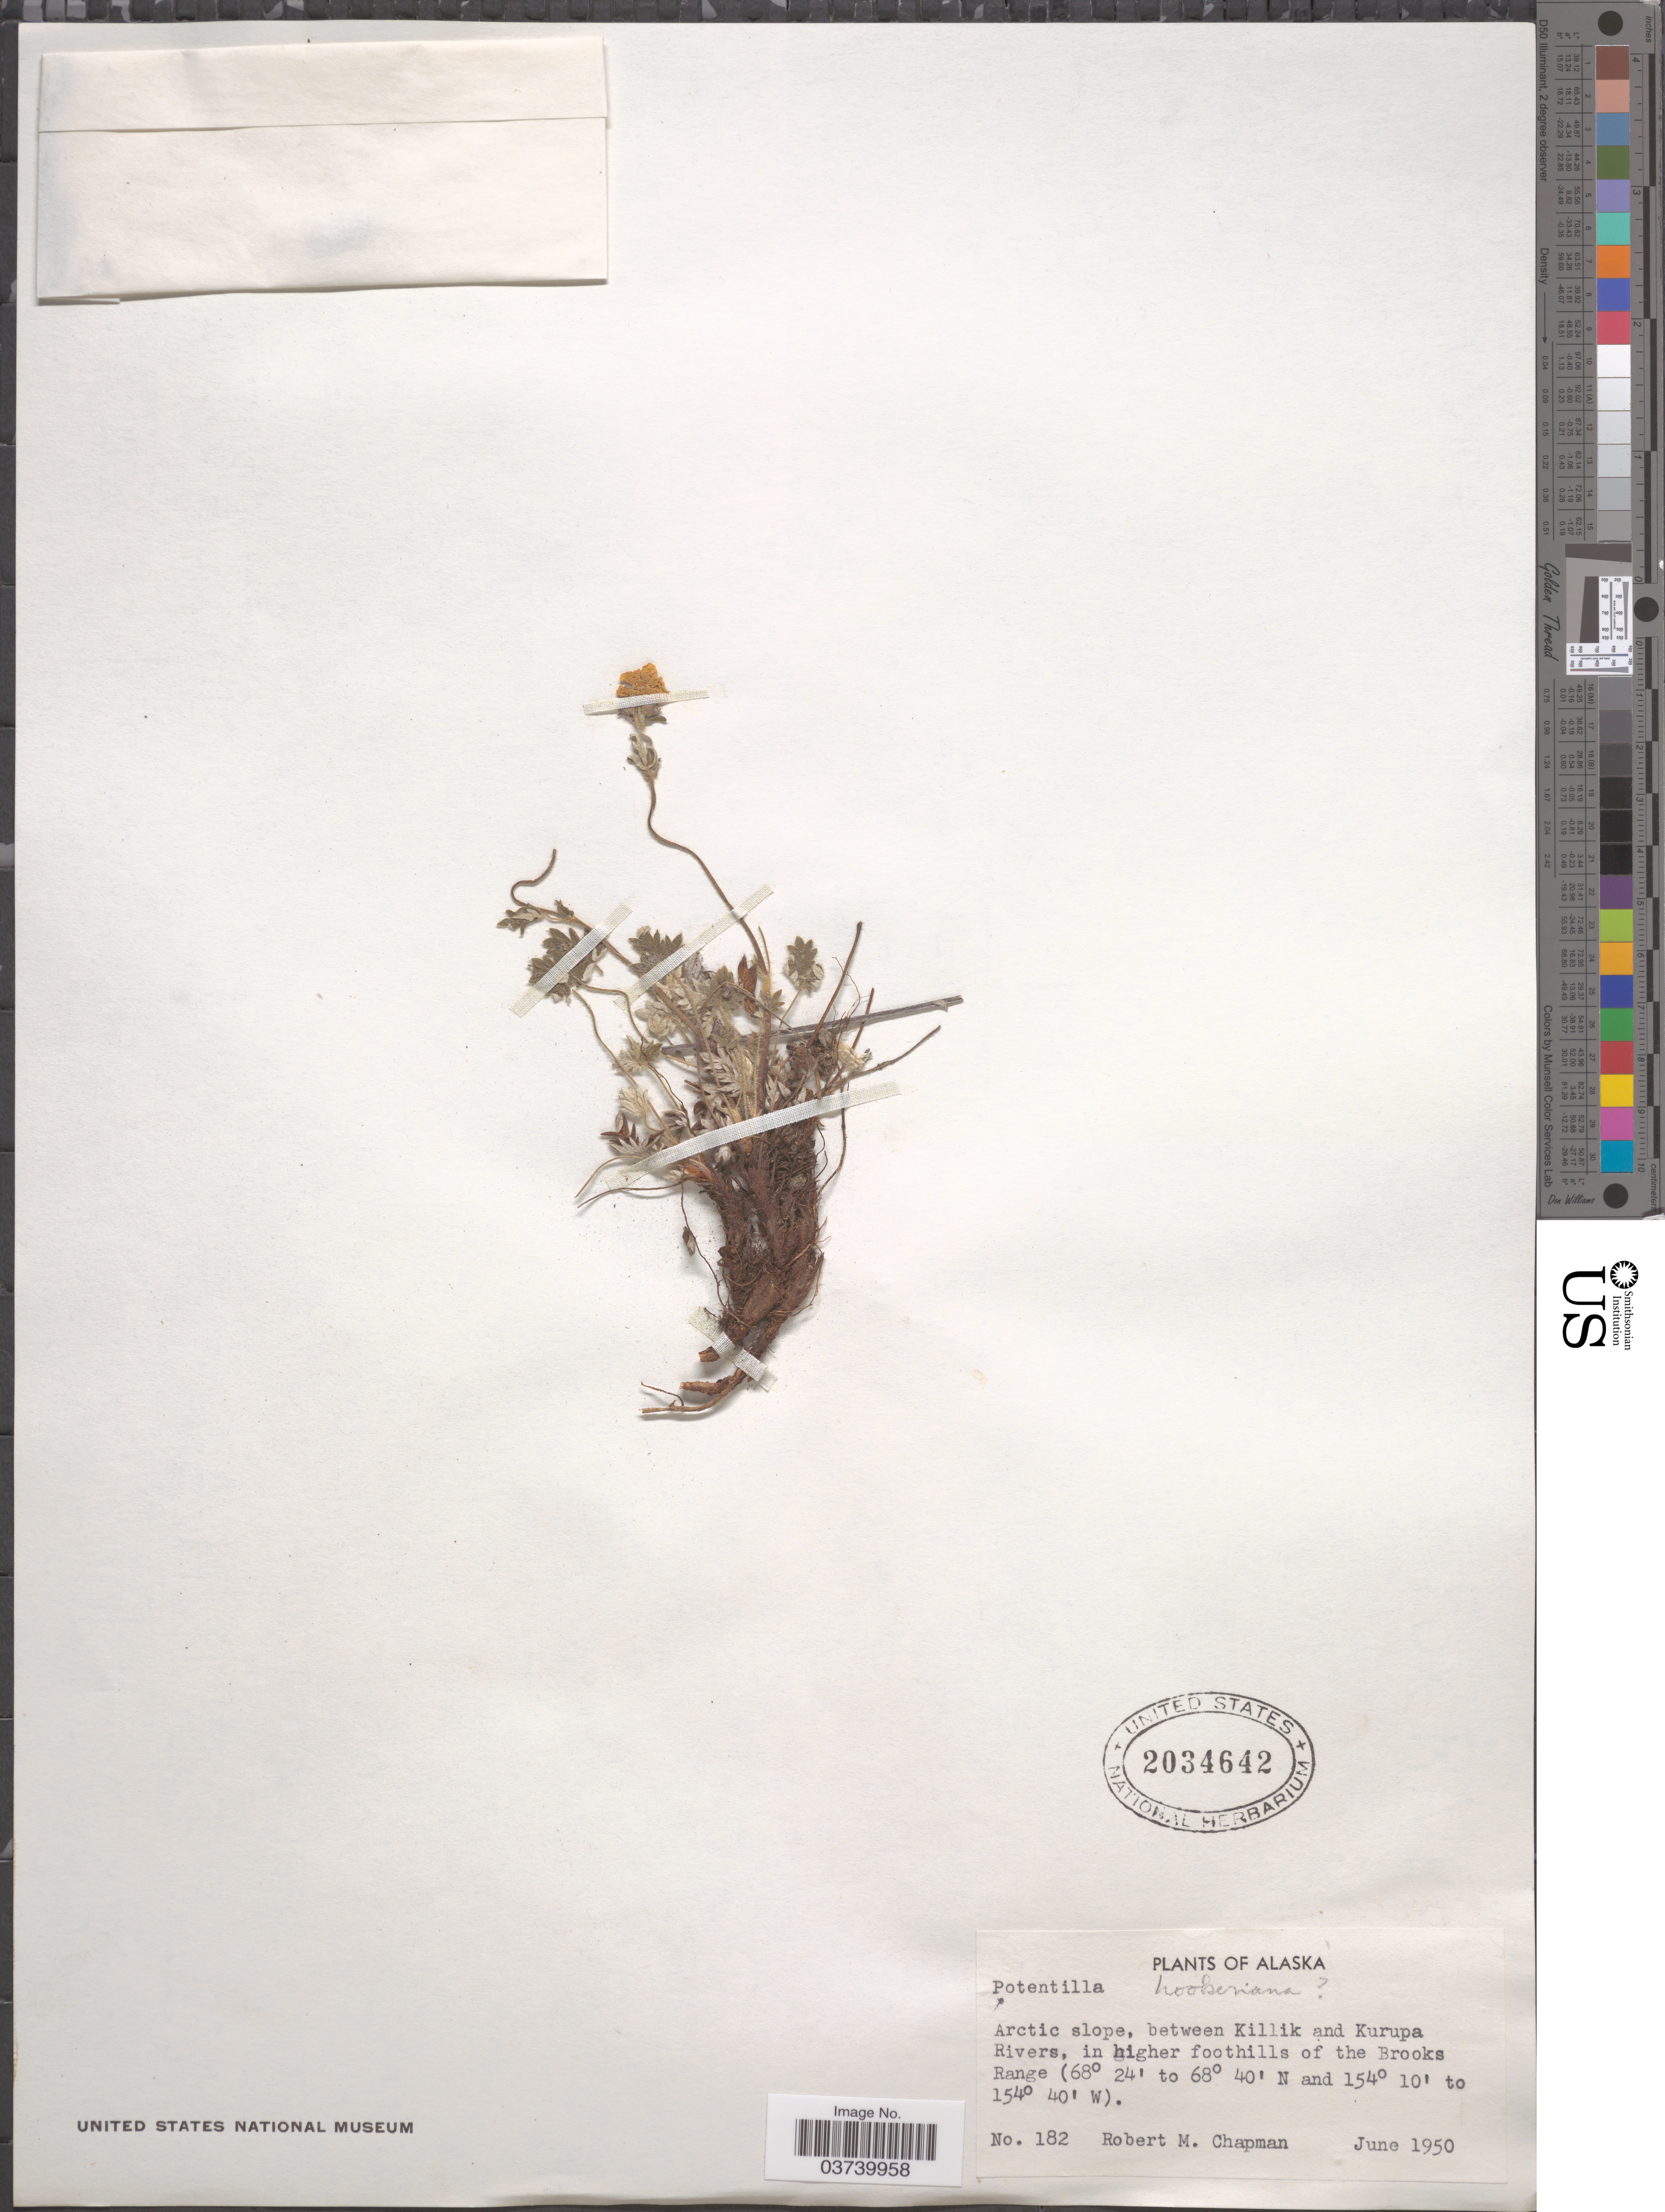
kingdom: Plantae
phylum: Tracheophyta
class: Magnoliopsida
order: Rosales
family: Rosaceae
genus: Potentilla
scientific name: Potentilla hookeriana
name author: F. Lehm.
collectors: R. M. Chapman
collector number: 182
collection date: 1950-06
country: United States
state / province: Alaska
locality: Arctic slope, between Killik and Kurupa Rivers, in higher foothills of the Brooks Range.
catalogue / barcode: US 2034642